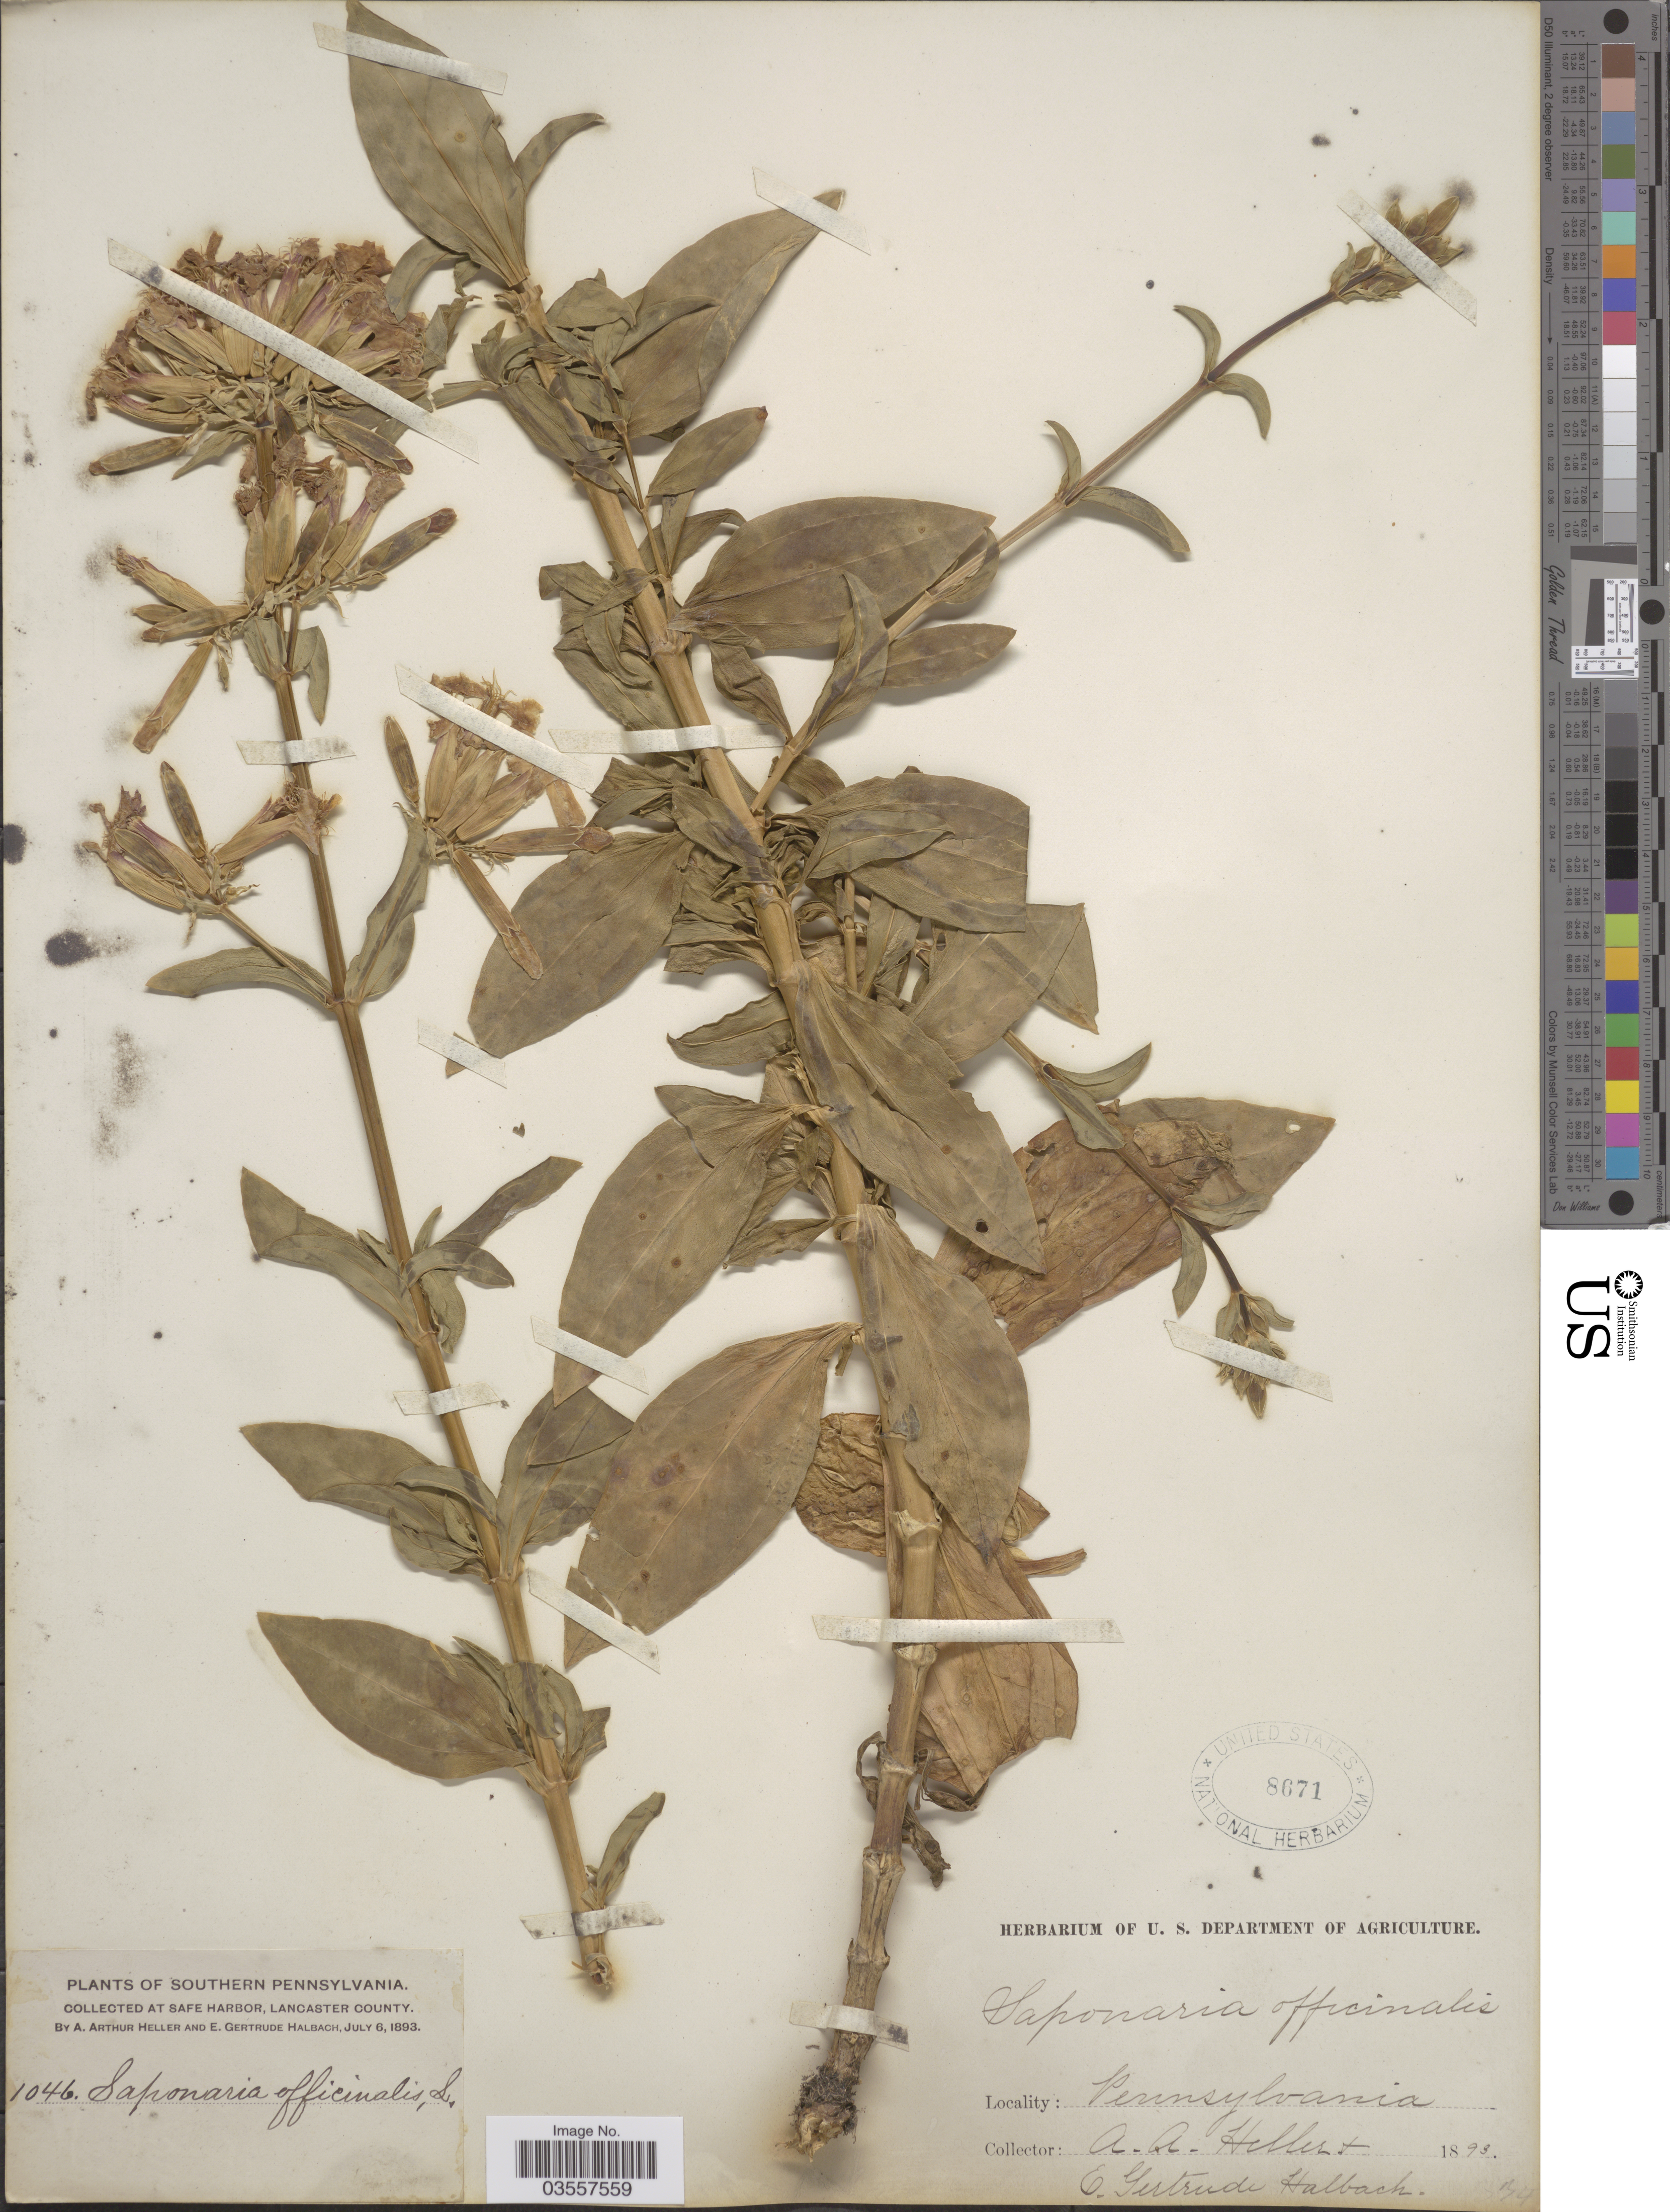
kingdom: Plantae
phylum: Tracheophyta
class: Magnoliopsida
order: Caryophyllales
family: Caryophyllaceae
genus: Saponaria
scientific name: Saponaria officinalis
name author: L.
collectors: A. A. Heller & E. G. Halbach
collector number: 1046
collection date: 1893-07-06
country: United States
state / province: Pennsylvania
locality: Southern Pennsylvania. At Safe Harbor, Lancaster County.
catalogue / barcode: US 8671